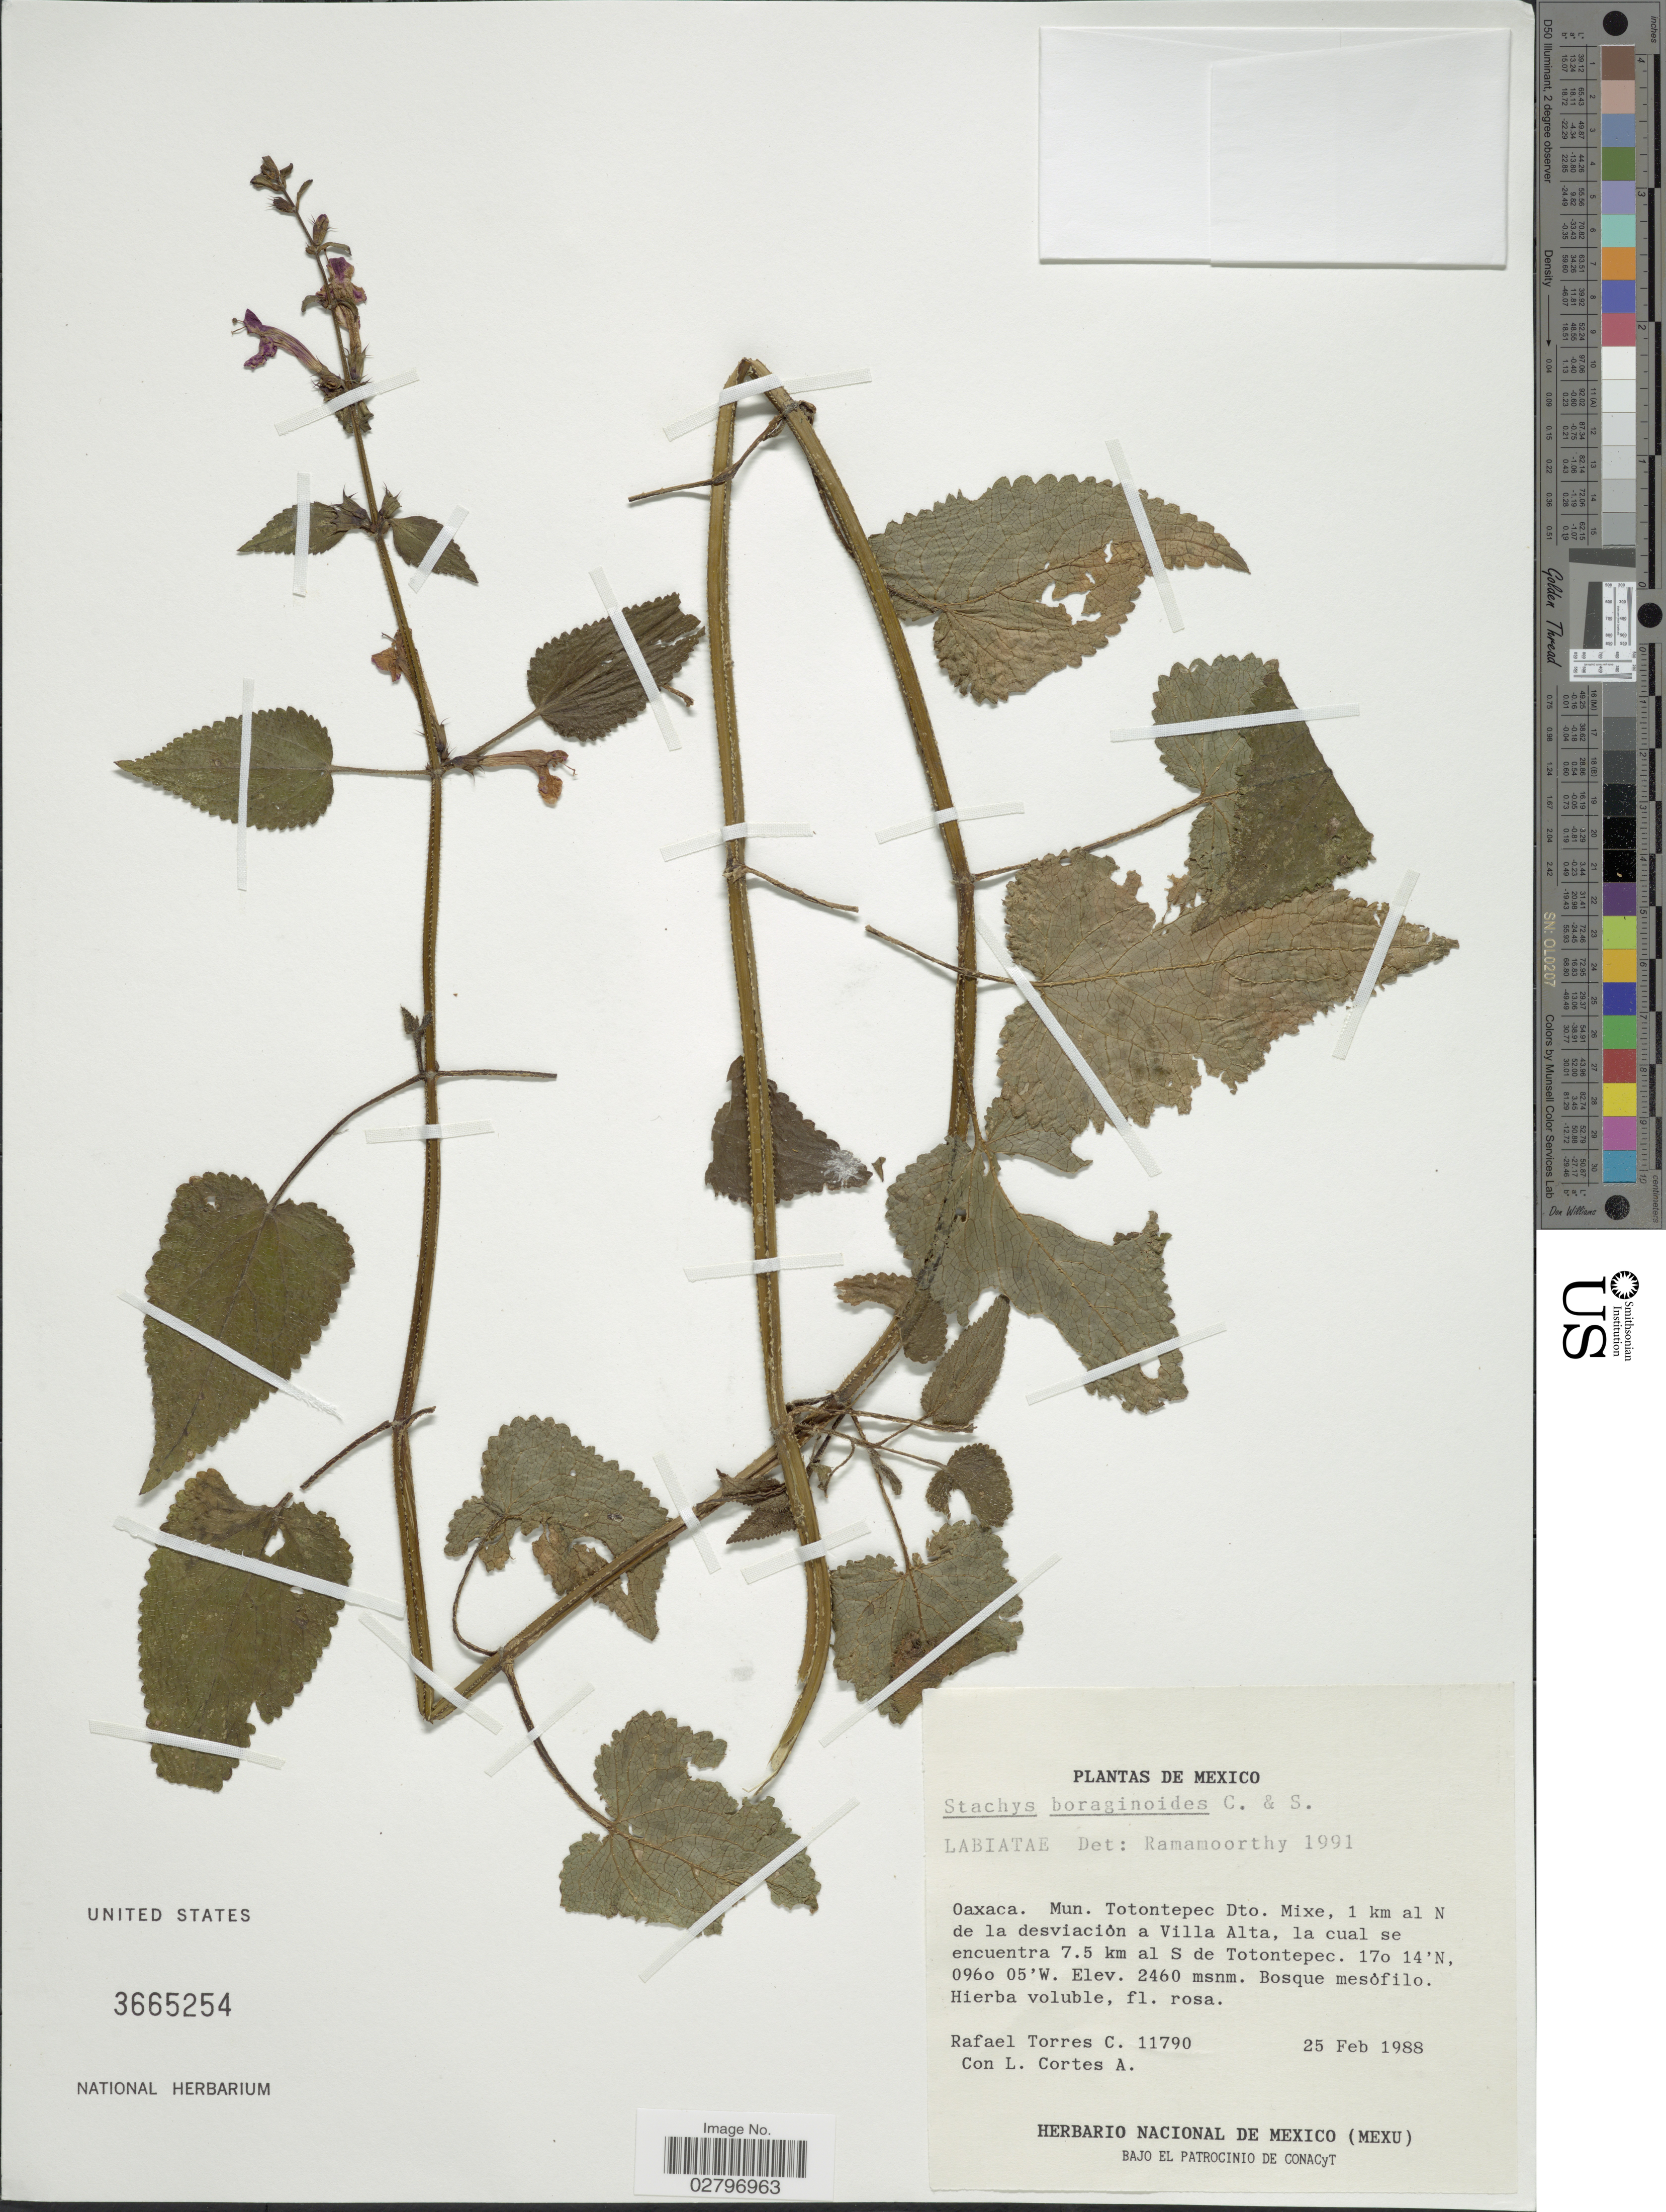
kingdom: Plantae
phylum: Tracheophyta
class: Magnoliopsida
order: Lamiales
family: Lamiaceae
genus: Stachys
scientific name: Stachys boraginoides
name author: Schltdl. & Cham.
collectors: R. Torres C. & L. Cortes-A.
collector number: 11790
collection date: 1988-02-25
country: Mexico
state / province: Oaxaca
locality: Oaxaca, Mun. Totontepec Dto. Mixe, 1 km al N de la desviación a Villa Alta, la cual se encuentra 7.5 km al S de Totontepec.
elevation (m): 2460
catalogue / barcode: US 3665254